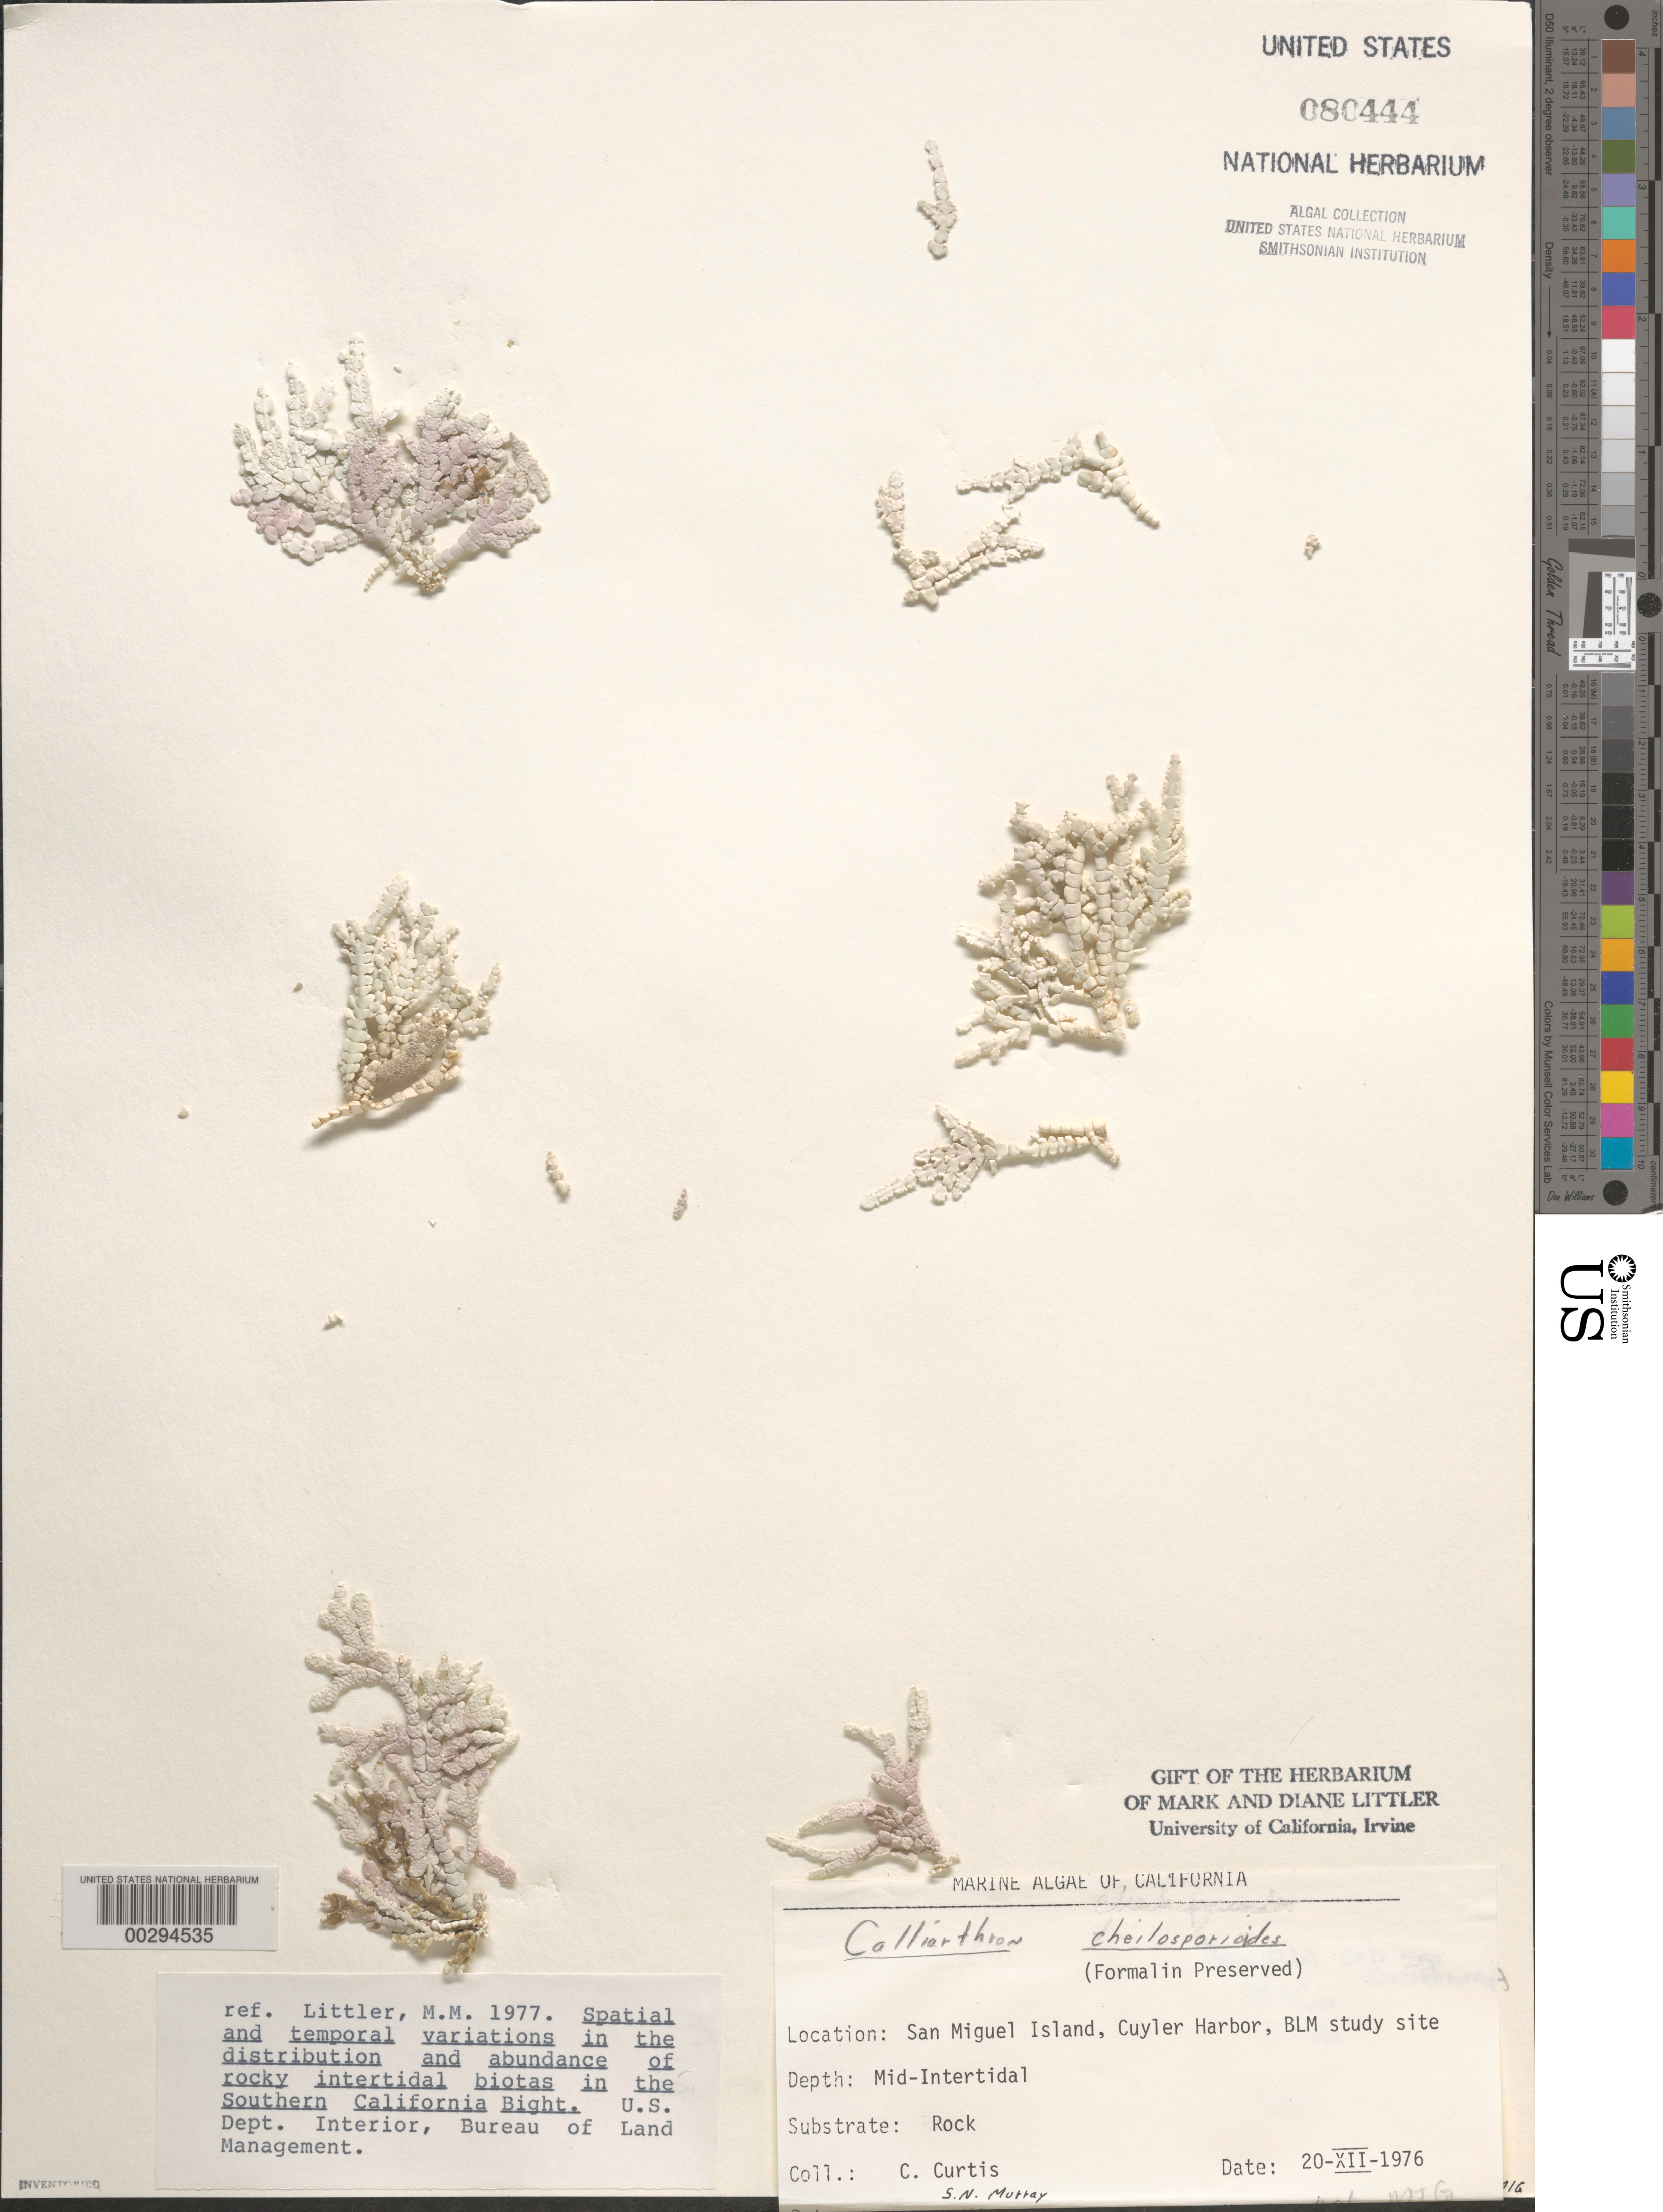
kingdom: Plantae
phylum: Rhodophyta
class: Florideophyceae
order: Corallinales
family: Corallinaceae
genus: Calliarthron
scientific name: Calliarthron cheilosporioides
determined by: Sims, Robert H.; Murray, S. N.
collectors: C. Curtis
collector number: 486-MIG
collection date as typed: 20 Dec 1976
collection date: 1976-12-20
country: United States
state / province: California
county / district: Santa Barbara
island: San Miguel Island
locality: Cuyler Harbor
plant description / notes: BLM-SOCALBIGHT Rocky Intertidal Survey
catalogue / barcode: US 80444